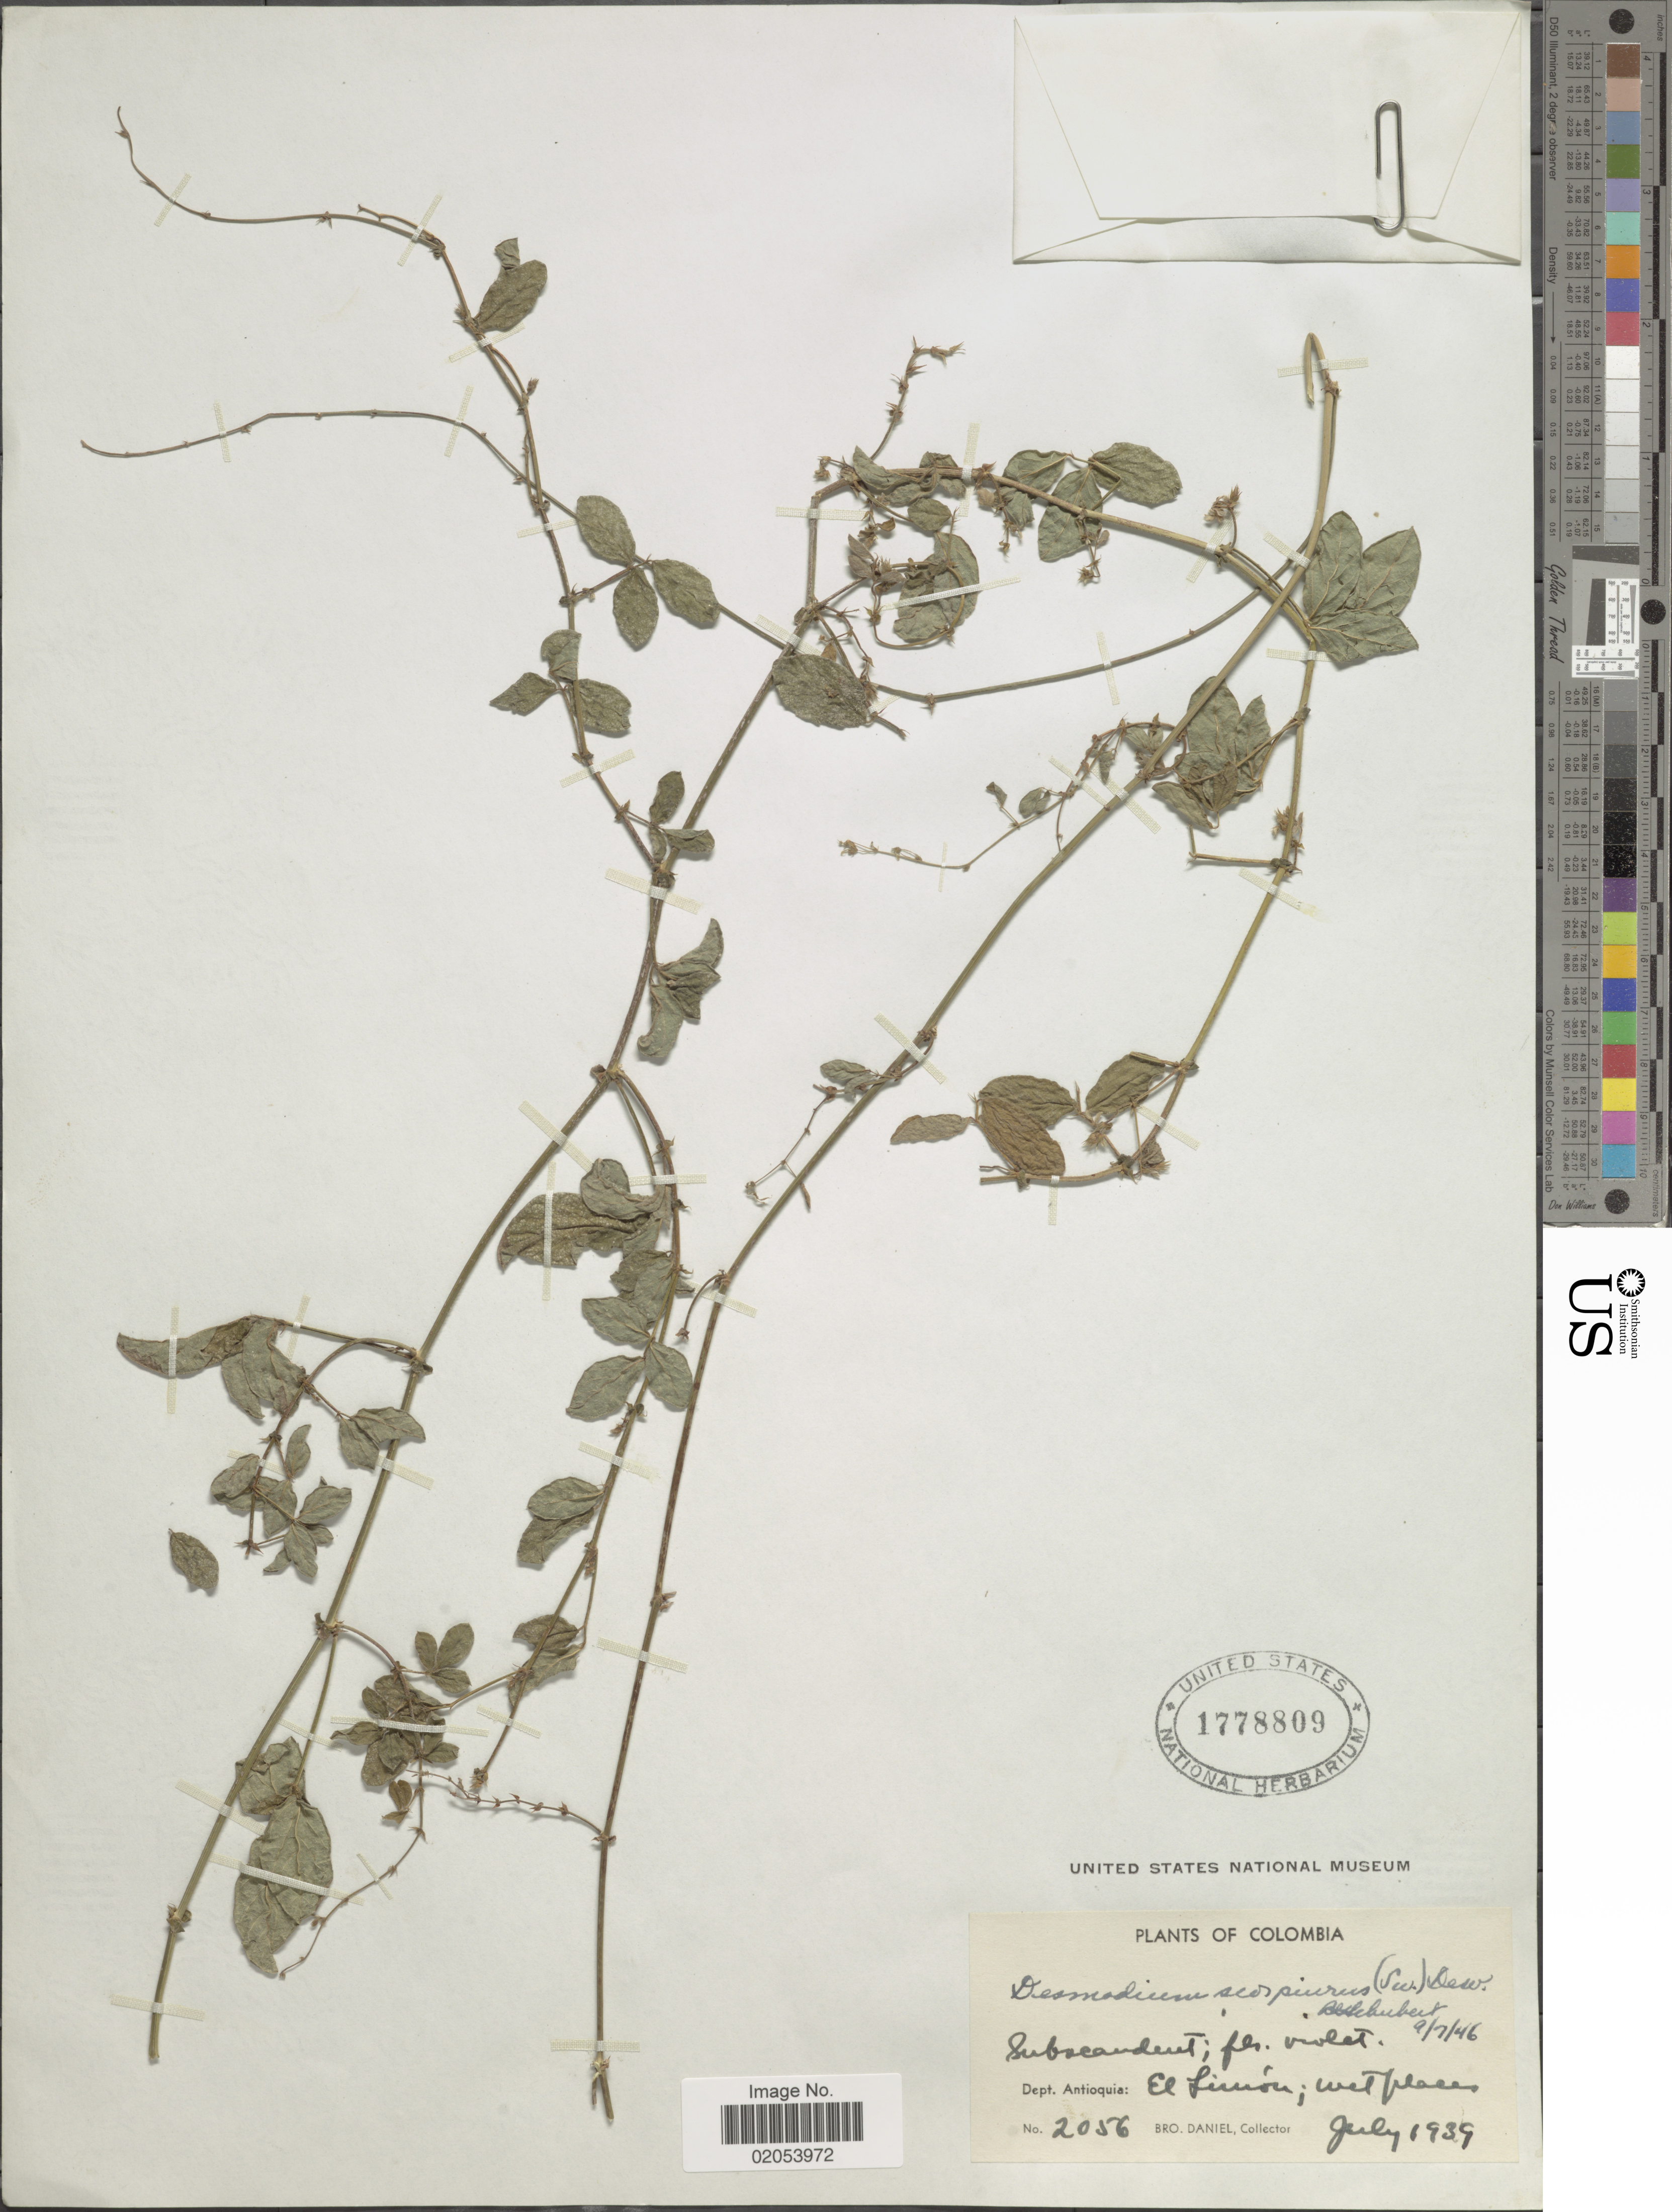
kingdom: Plantae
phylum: Tracheophyta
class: Magnoliopsida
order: Fabales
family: Fabaceae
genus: Desmodium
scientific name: Desmodium scorpiurus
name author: (Sw.) Desv. ex DC.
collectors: Bro. Daniel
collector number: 2056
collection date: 1939-07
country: Colombia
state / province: Antioquia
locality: Dept. Antioquia: El Limon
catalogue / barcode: US 1778809